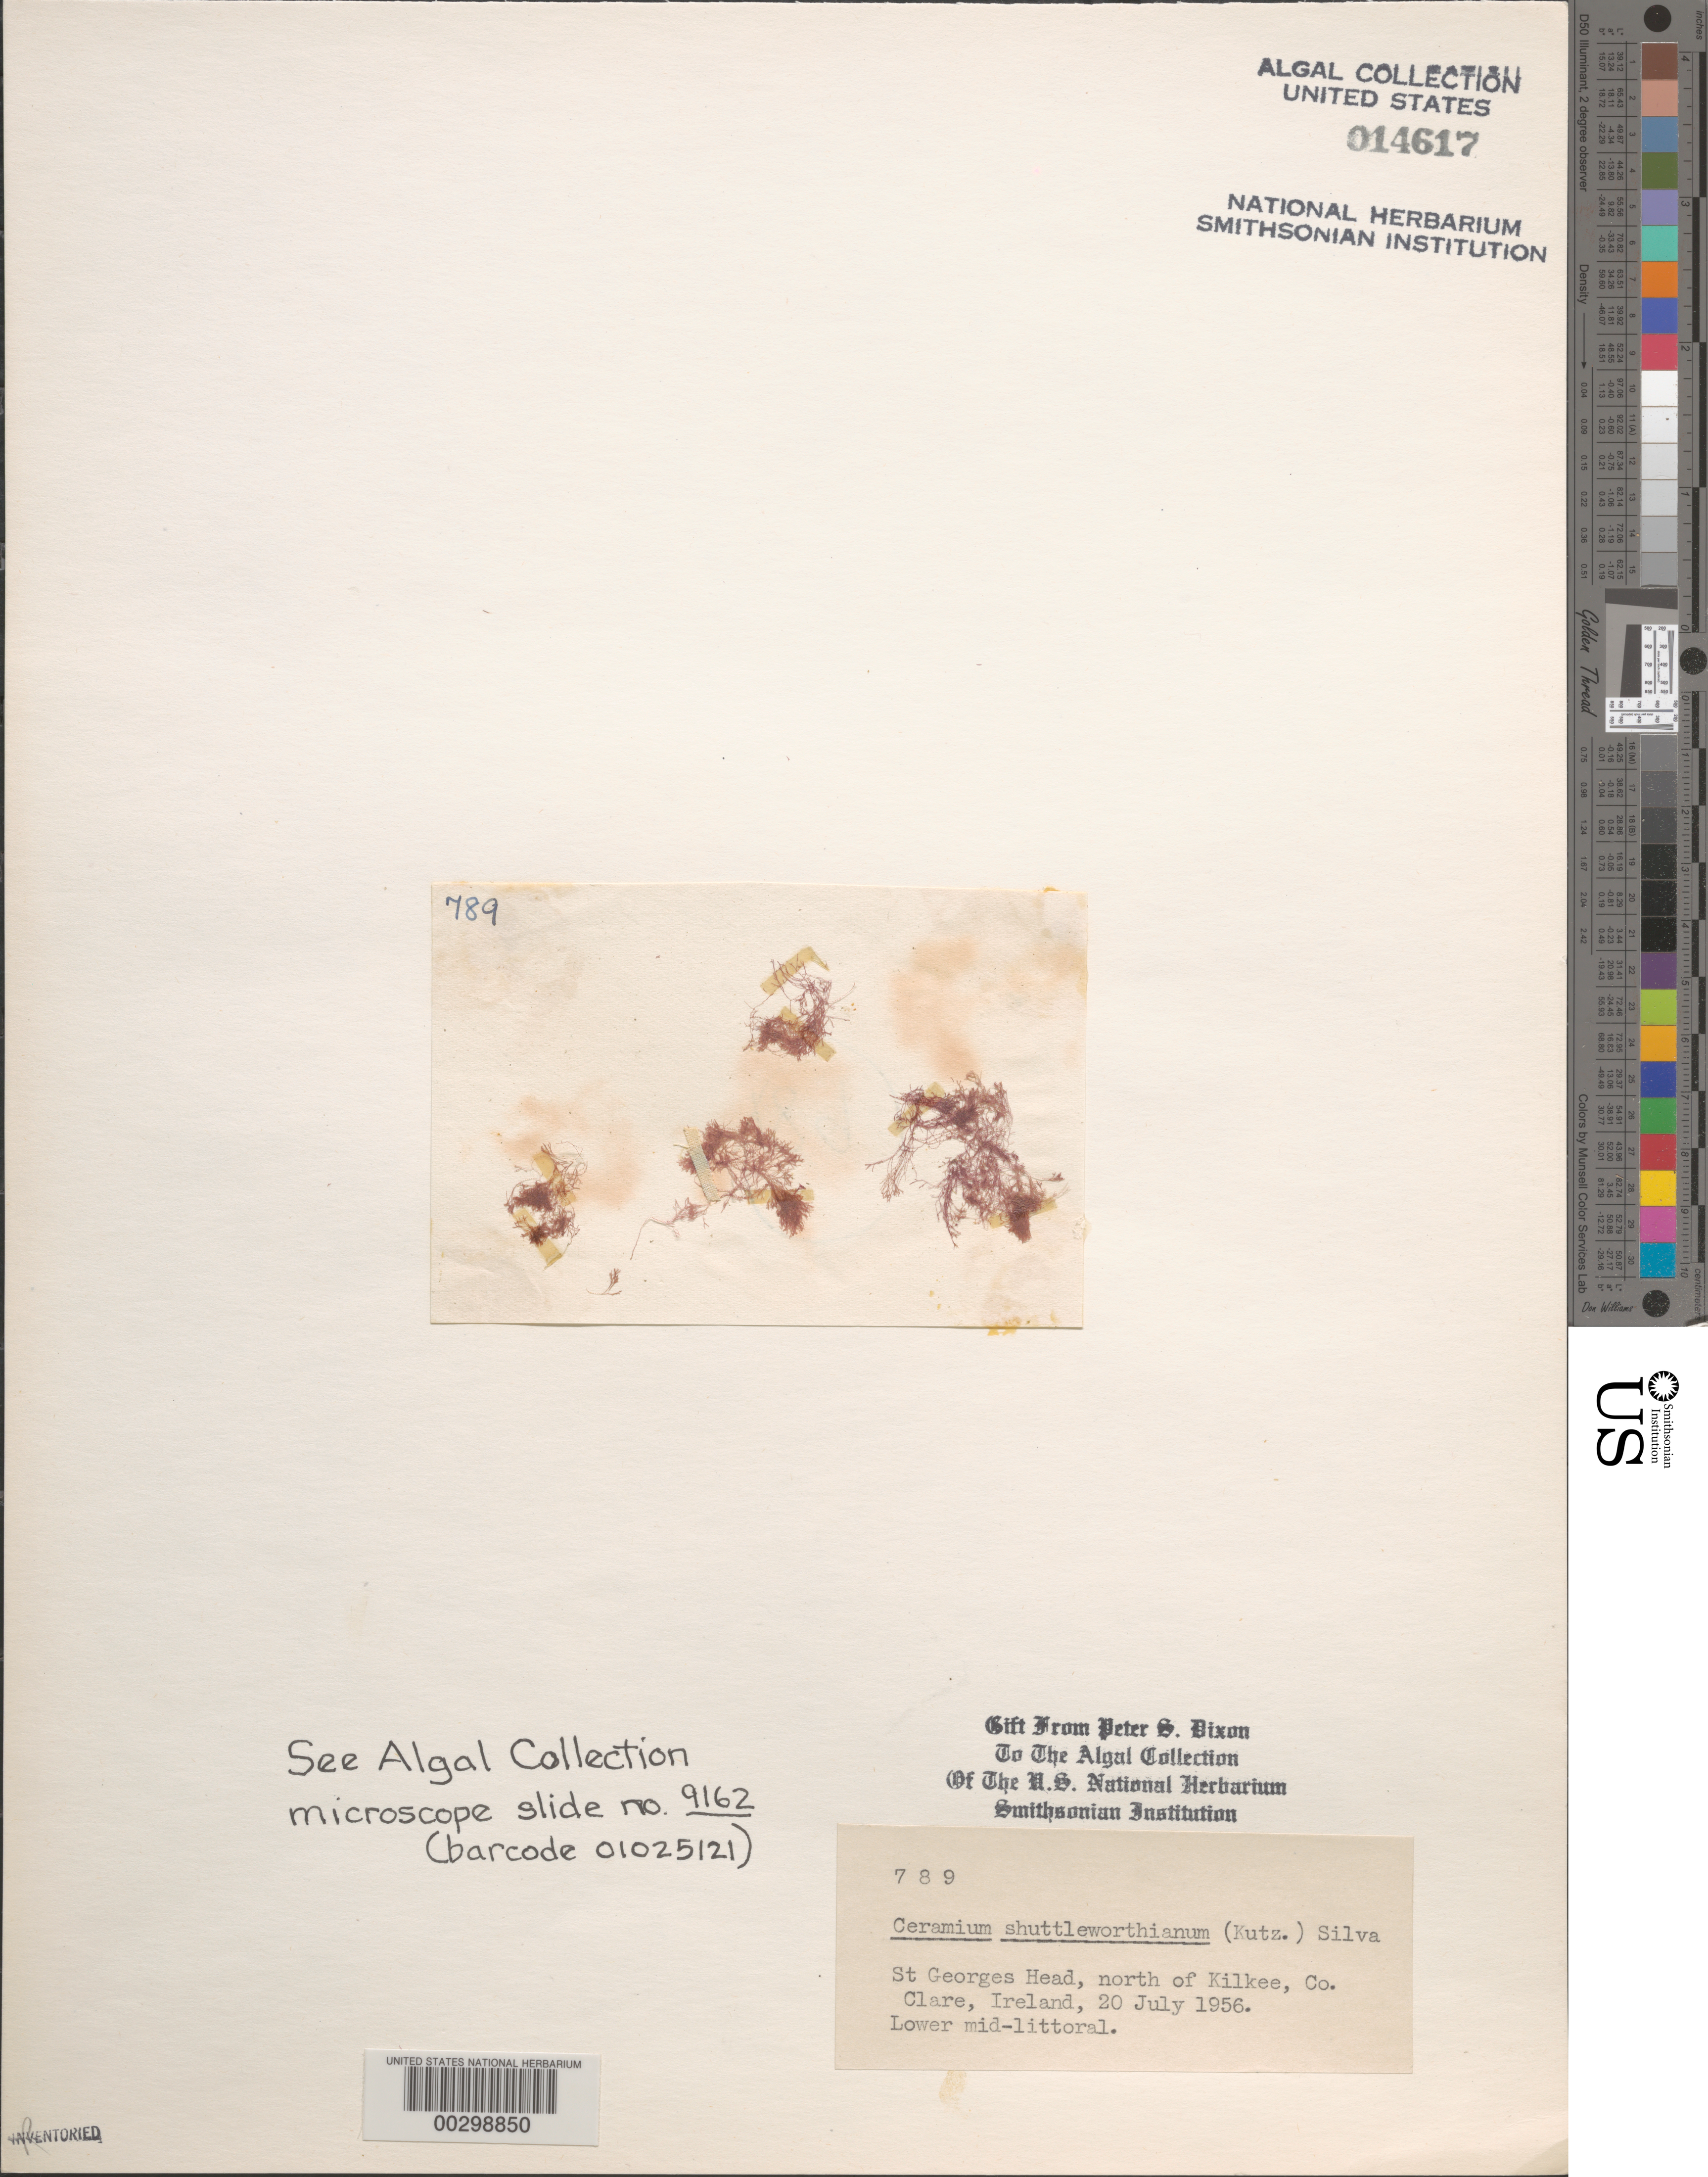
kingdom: Plantae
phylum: Rhodophyta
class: Florideophyceae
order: Ceramiales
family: Ceramiaceae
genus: Ceramium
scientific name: Ceramium shuttleworthianum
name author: (Kütz.) Rabenh.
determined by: Dixon, P. S.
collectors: P. S. Dixon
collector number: PSD 789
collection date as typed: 20 Jul 1956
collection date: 1956-07-20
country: Ireland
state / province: Munster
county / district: Clare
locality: St. Georges Head, north of Kilkee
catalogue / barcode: US 14617